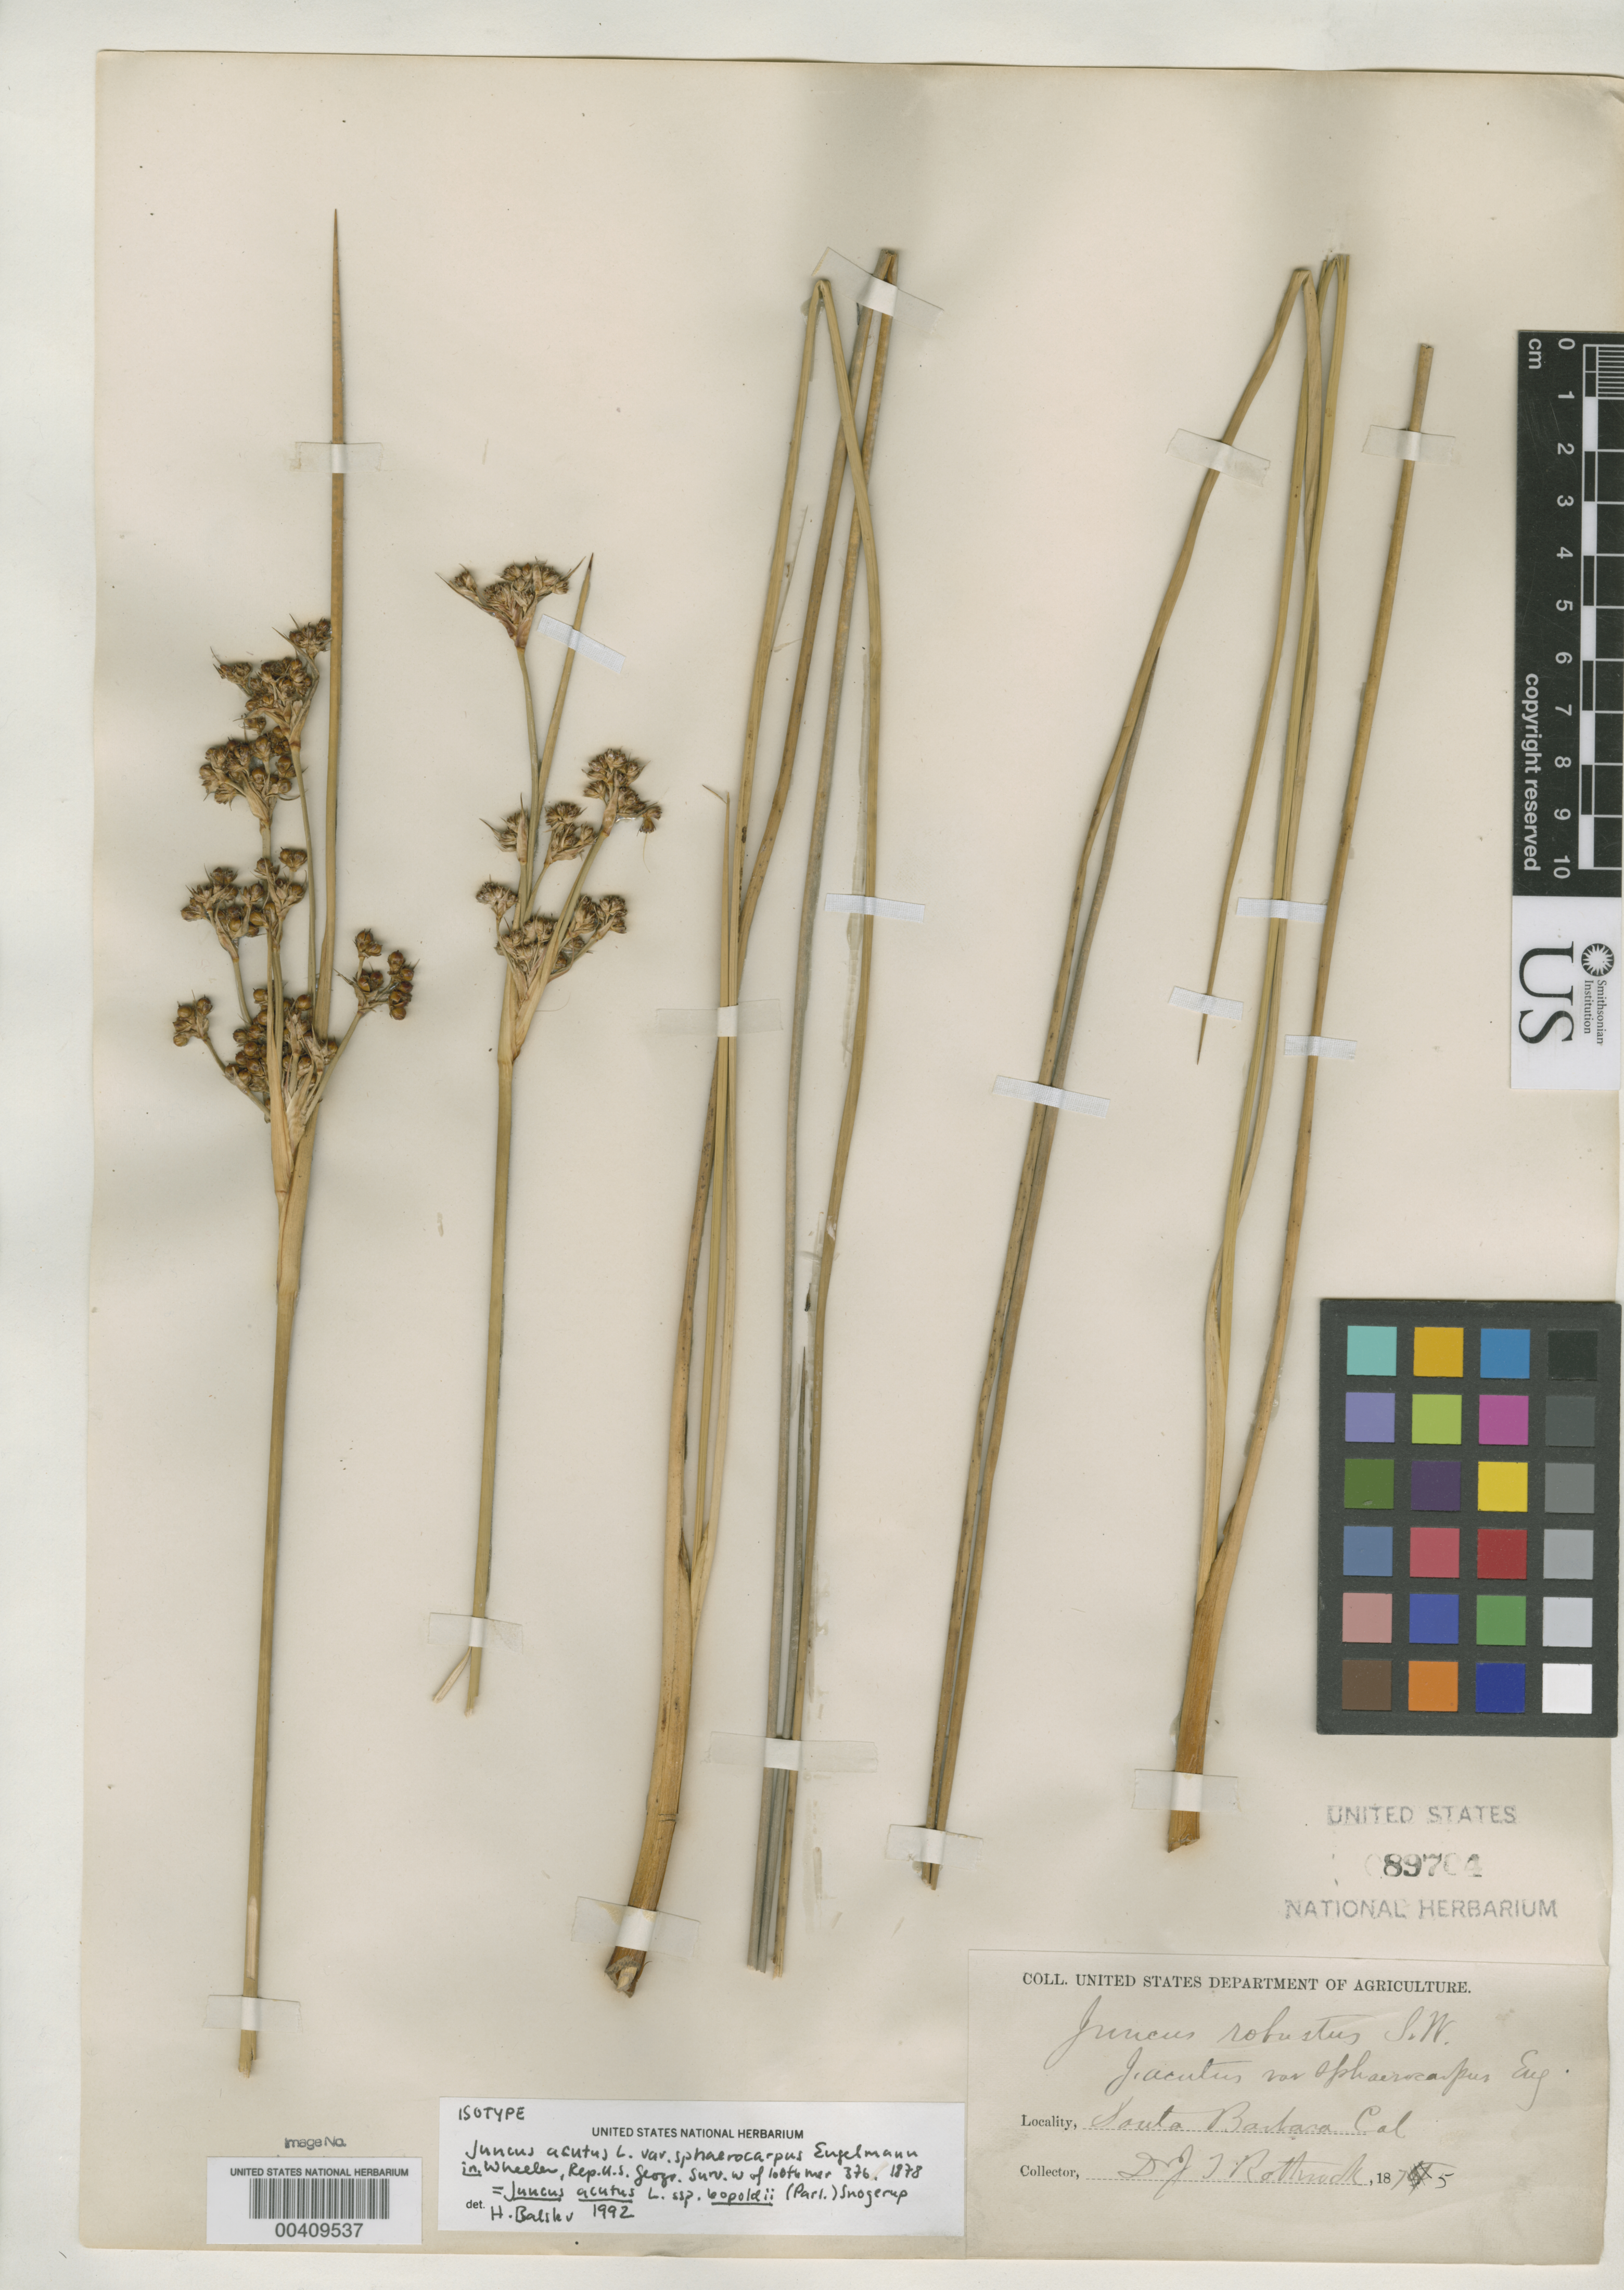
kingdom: Plantae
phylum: Tracheophyta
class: Liliopsida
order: Poales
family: Juncaceae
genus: Juncus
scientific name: Juncus acutus var. sphaerocarpus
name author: Engelm. in L.C. Wheeler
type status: Isotype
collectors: J. T. Rothrock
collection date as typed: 1875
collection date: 1875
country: United States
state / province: California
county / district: Santa Barbara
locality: Santa Barbara.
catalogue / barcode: US 89704